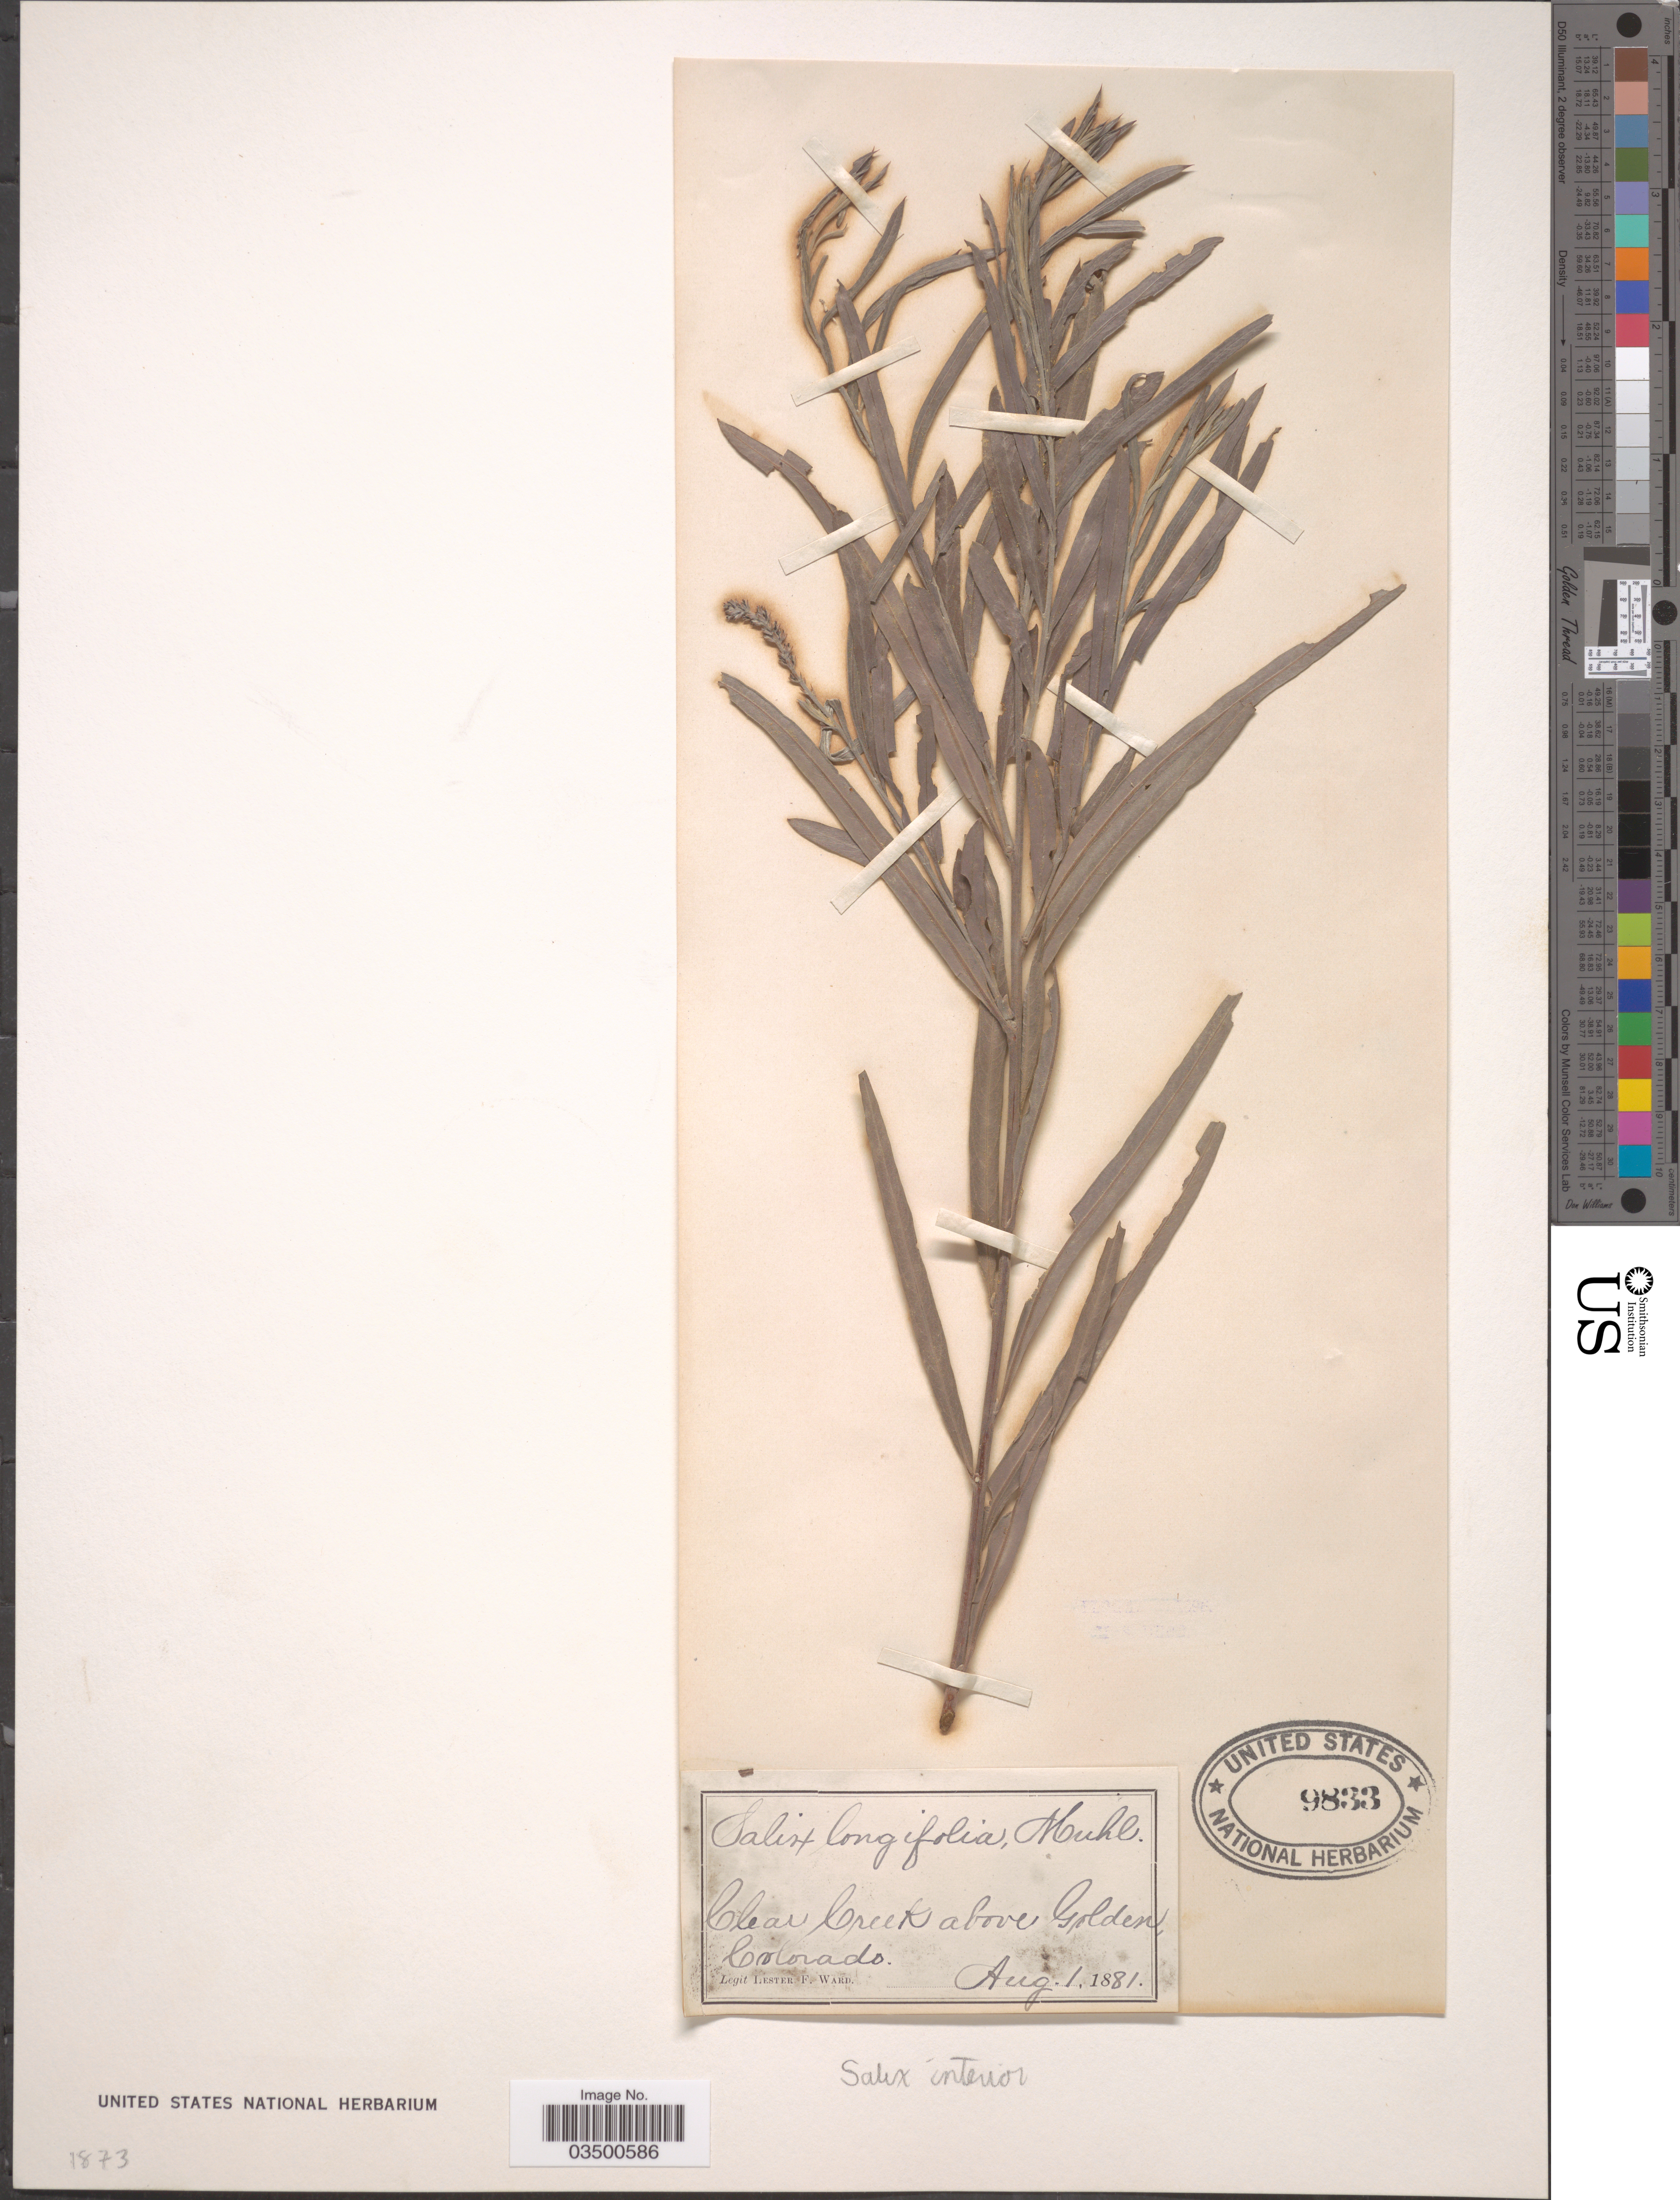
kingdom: Plantae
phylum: Tracheophyta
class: Magnoliopsida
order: Malpighiales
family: Salicaceae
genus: Salix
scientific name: Salix interior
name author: Rowlee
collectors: L. F. Ward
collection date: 1881-08-01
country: United States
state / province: Colorado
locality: Clear Creek above Golden.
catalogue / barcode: US 9833